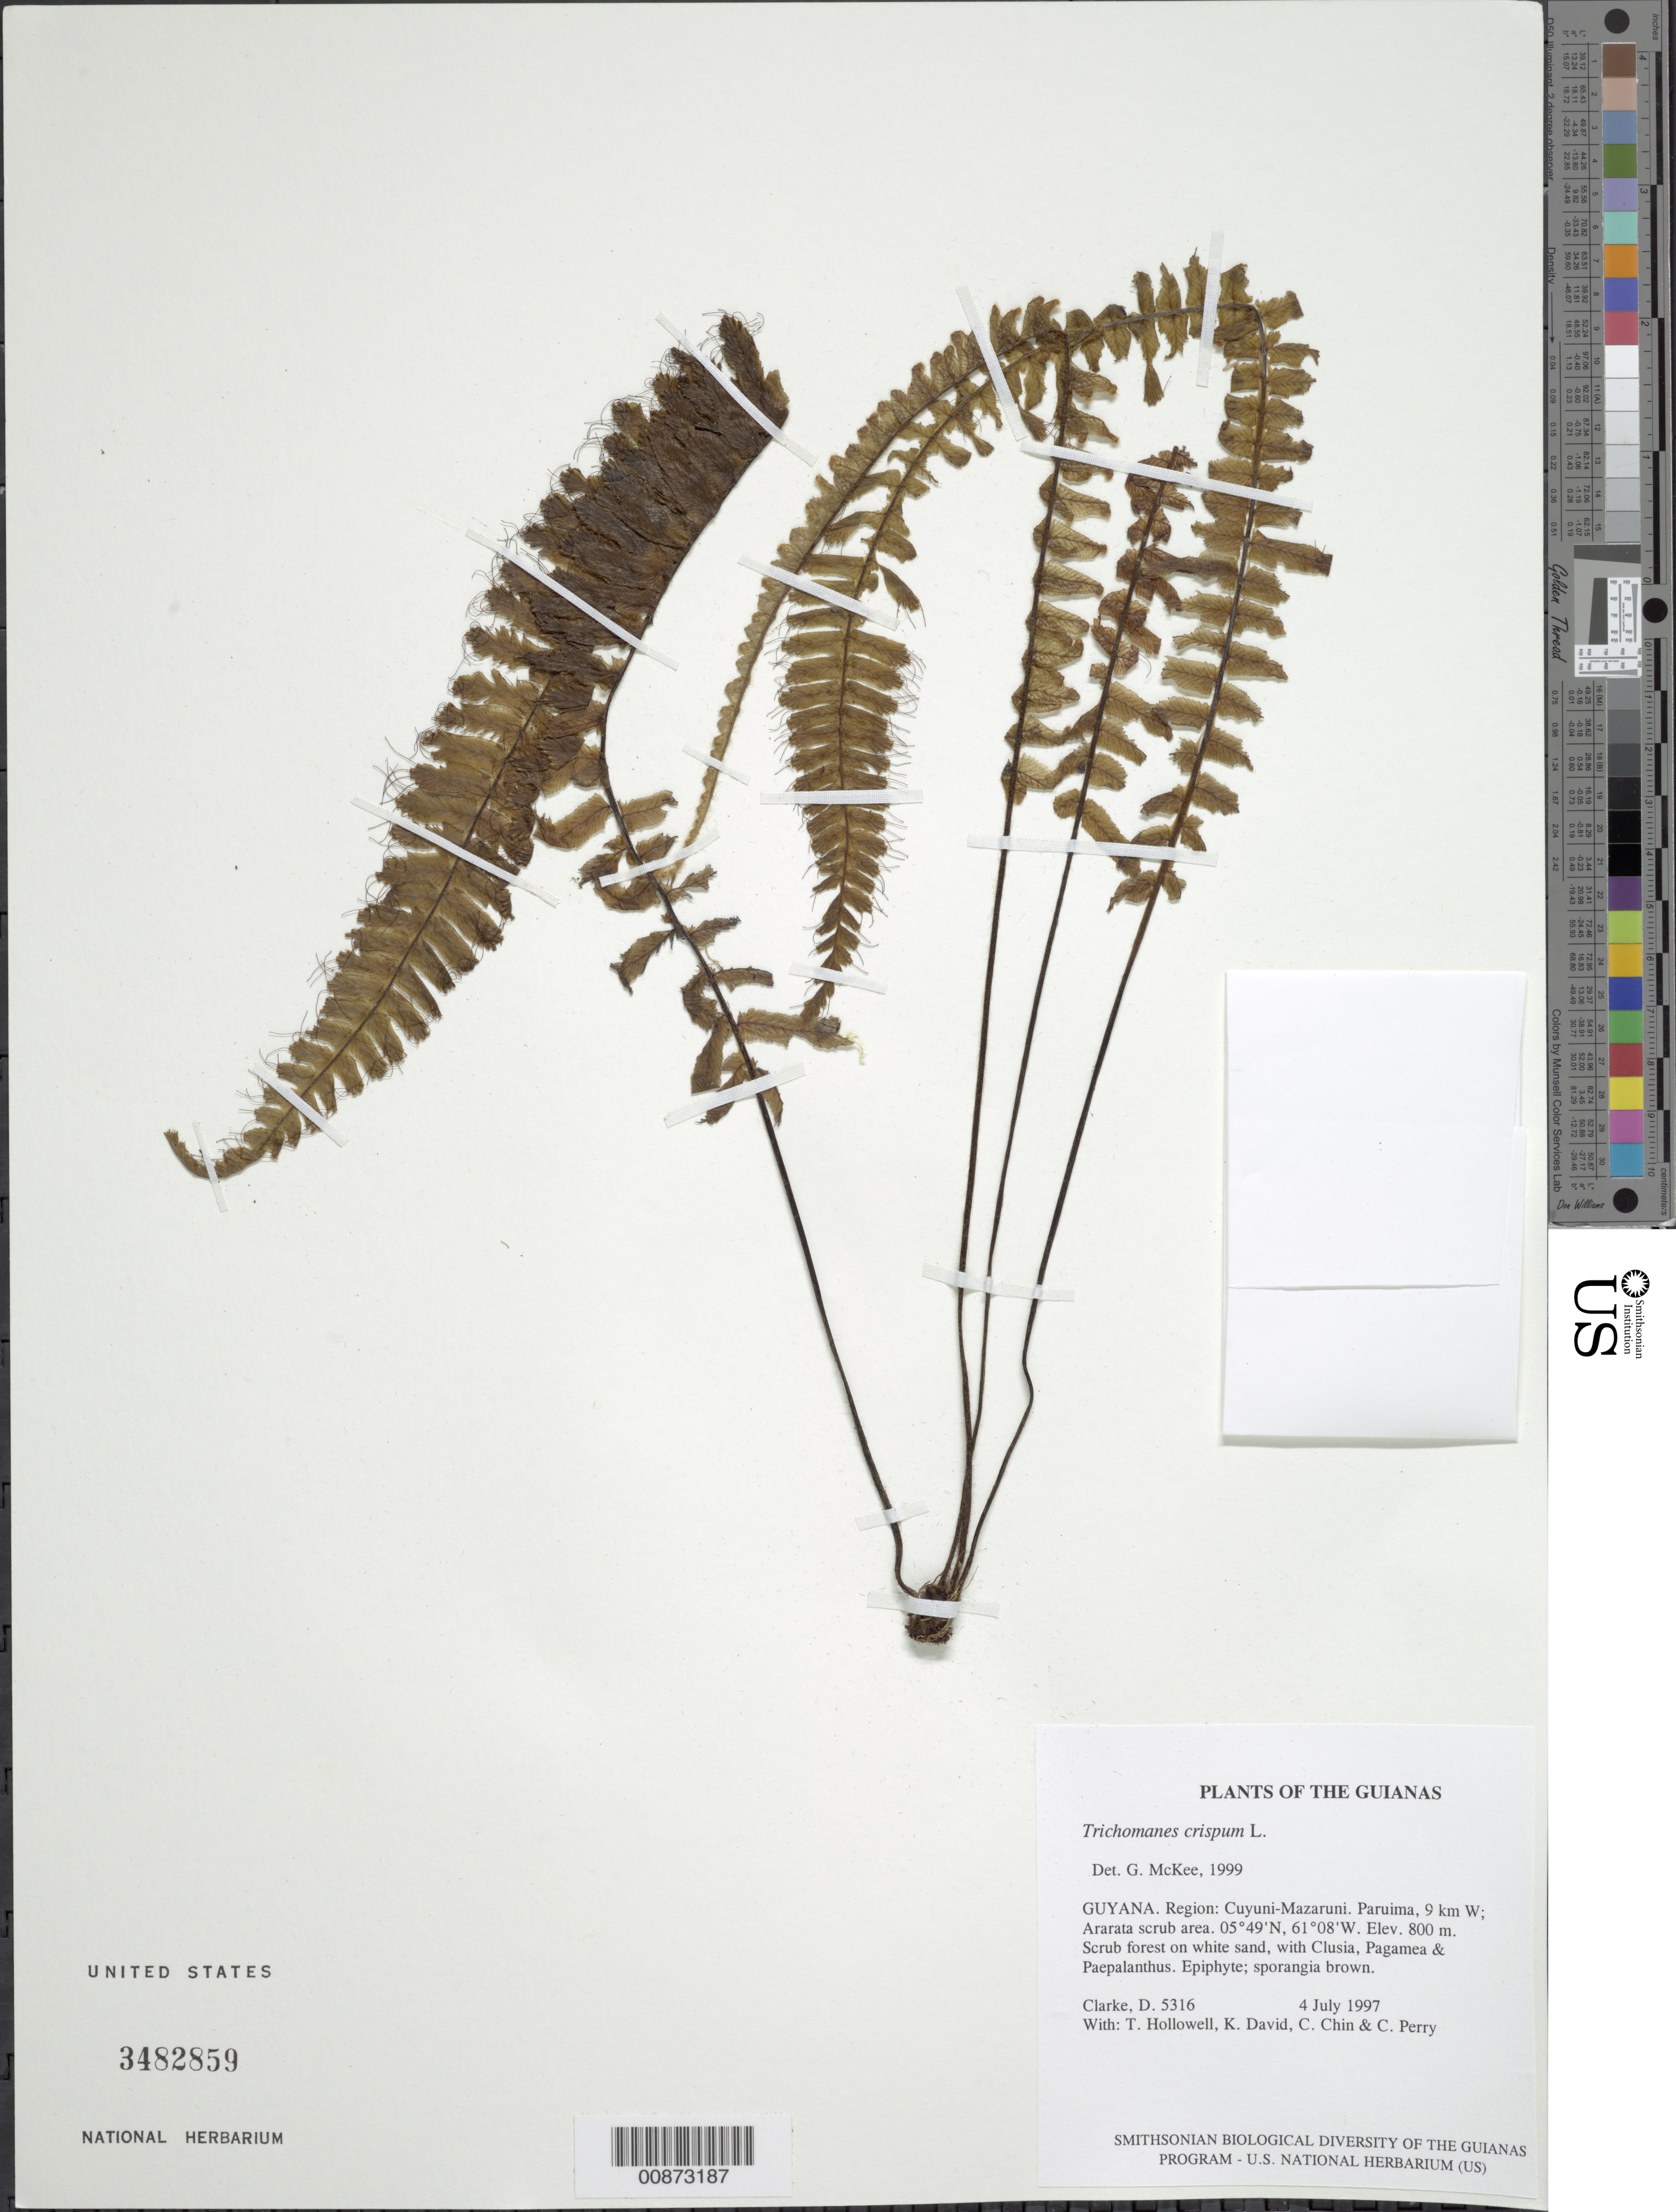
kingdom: Plantae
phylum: Tracheophyta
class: Polypodiopsida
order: Hymenophyllales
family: Hymenophyllaceae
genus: Trichomanes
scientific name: Trichomanes crispum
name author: L.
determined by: McKee, G. S., (US), NMNH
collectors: H. D. Clarke, T. Hollowell, K. David, C. Chin & C. Perry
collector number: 5316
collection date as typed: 4 July 1997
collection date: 1997-07-04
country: Guyana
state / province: Cuyuni-Mazaruni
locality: Paruima, 9 km W; Ararata scrub area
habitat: Scrub forest on white sand, with Clusia, Pagamea & Paepalanthus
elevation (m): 800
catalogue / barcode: US 3482859